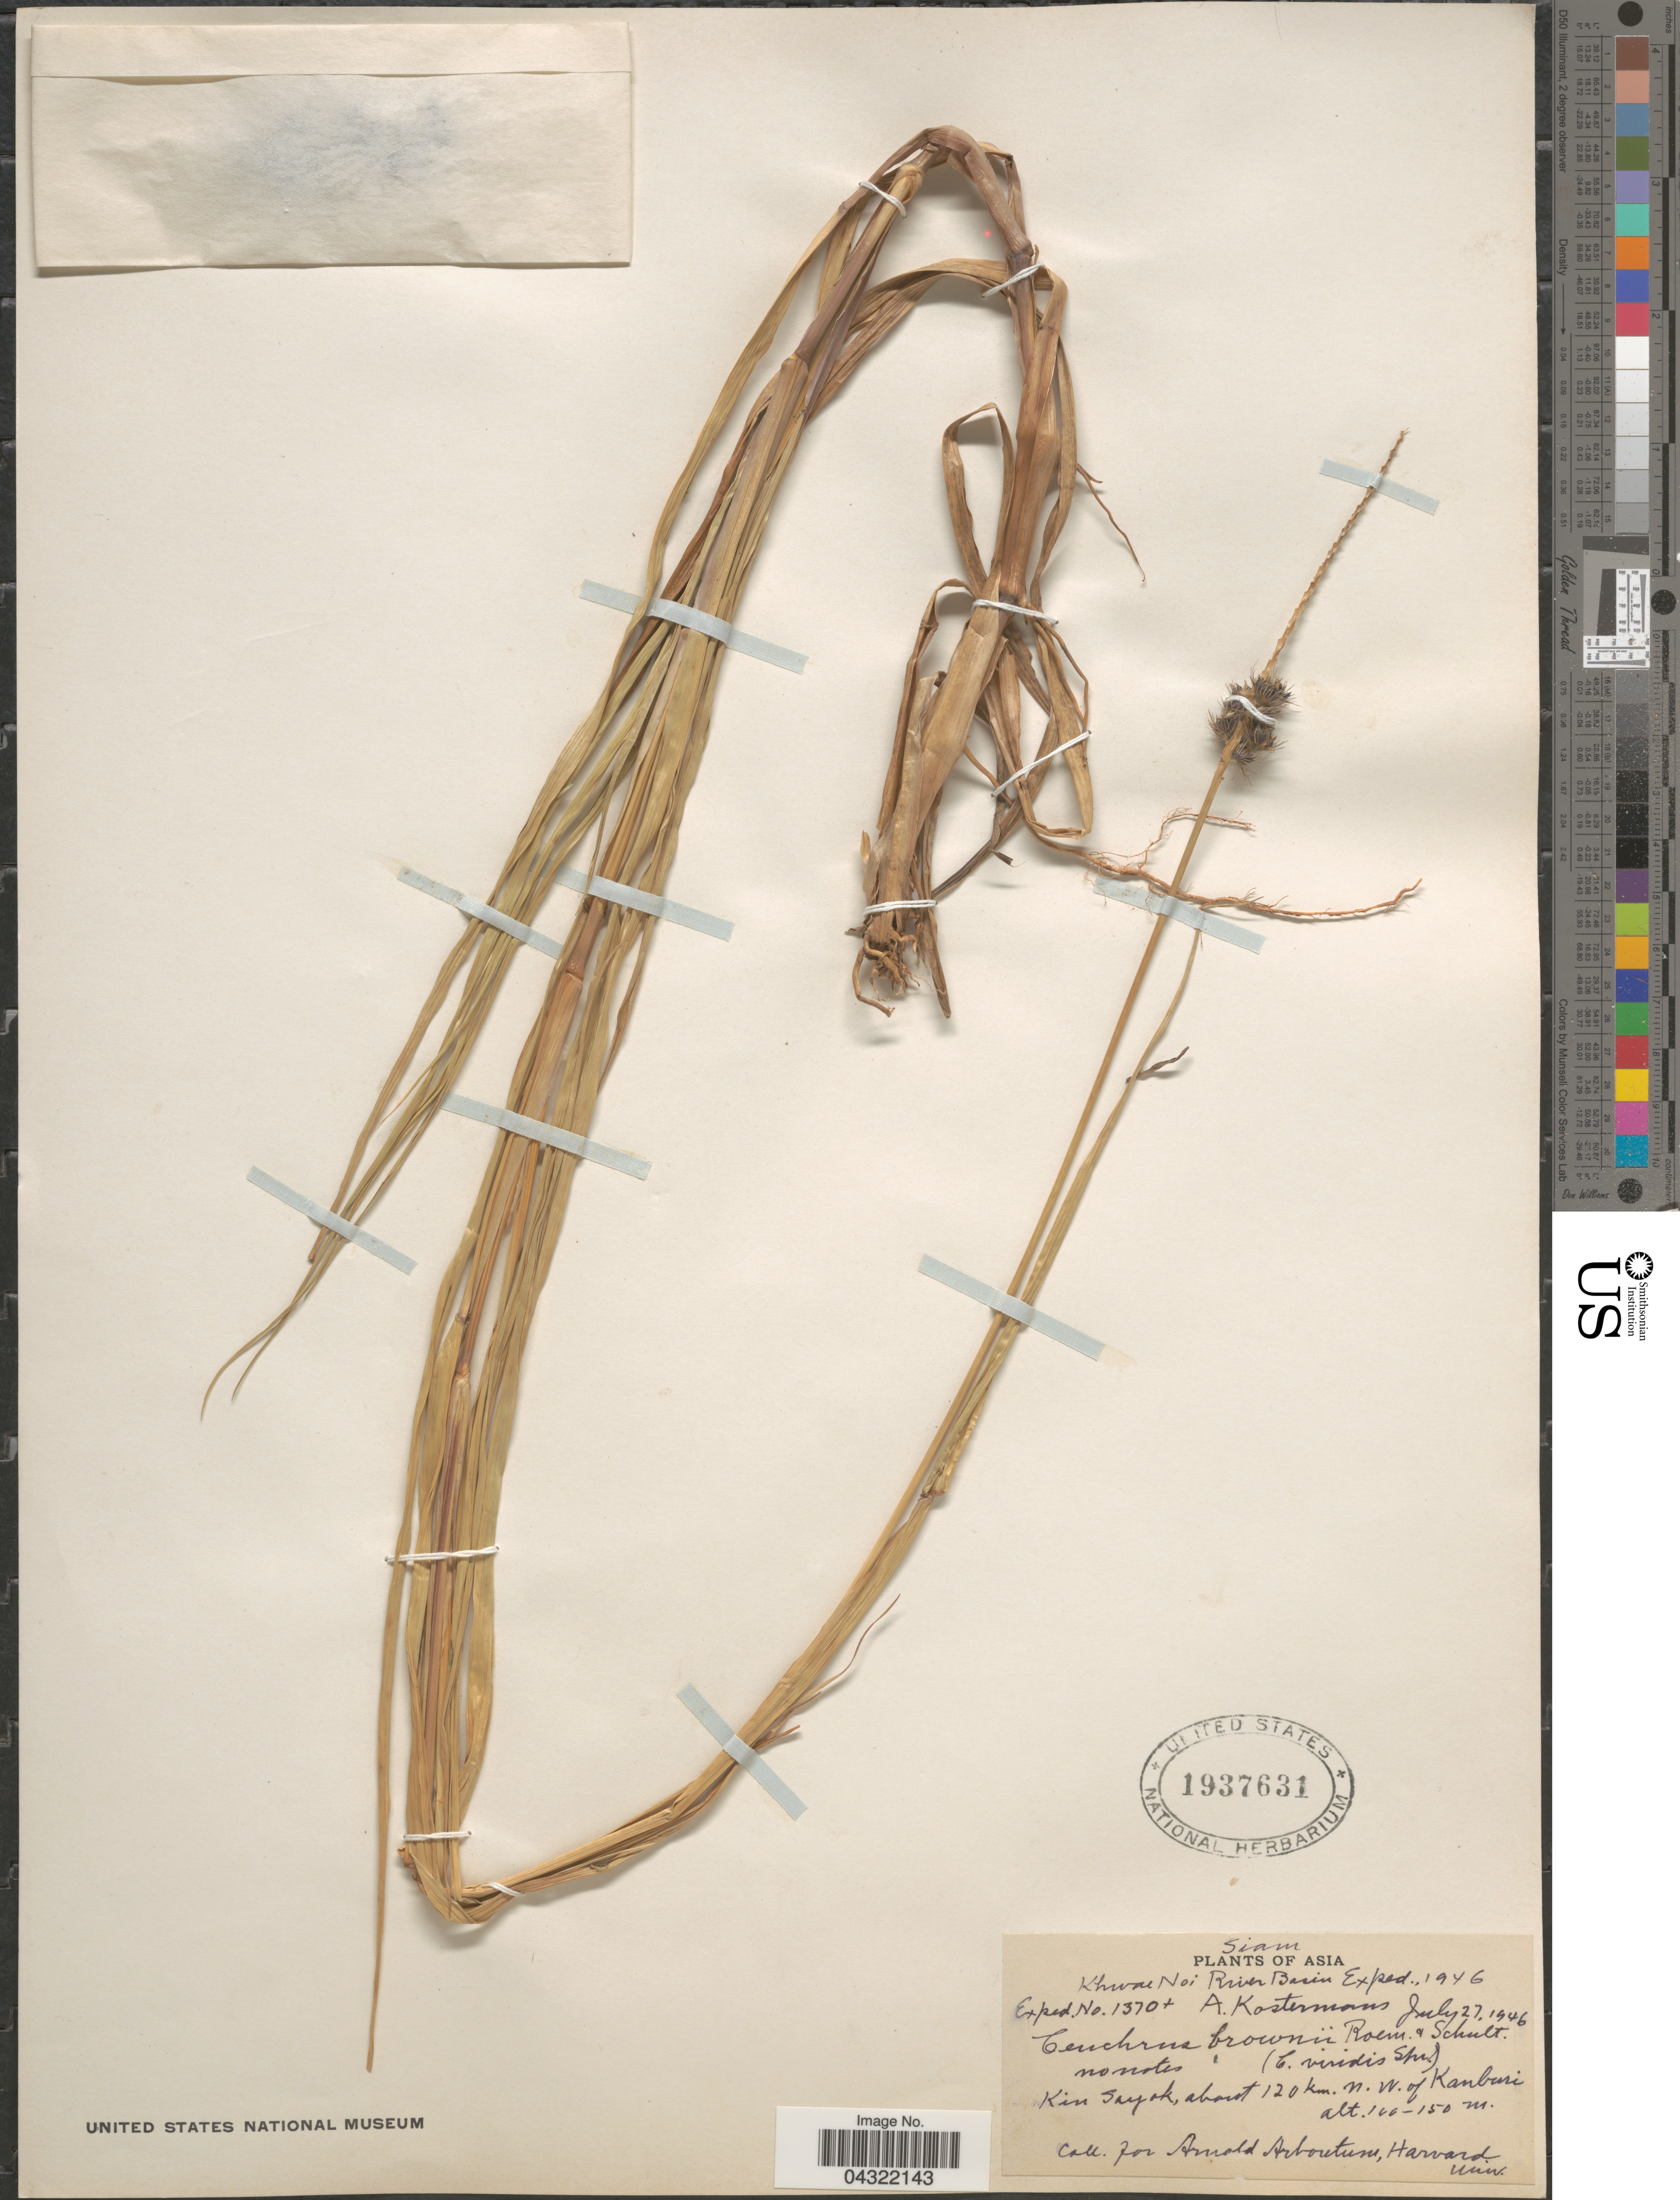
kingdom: Plantae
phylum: Tracheophyta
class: Liliopsida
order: Poales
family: Poaceae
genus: Cenchrus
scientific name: Cenchrus brownii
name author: Roem. & Schult.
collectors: A. J. G. Kostermans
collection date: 1946-07-27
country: Thailand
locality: Siam. Khwae Noi River Basin Exped., 1946. Kin Sayok, about 120 km. N. W. of Kanburi.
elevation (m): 100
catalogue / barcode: US 1937631